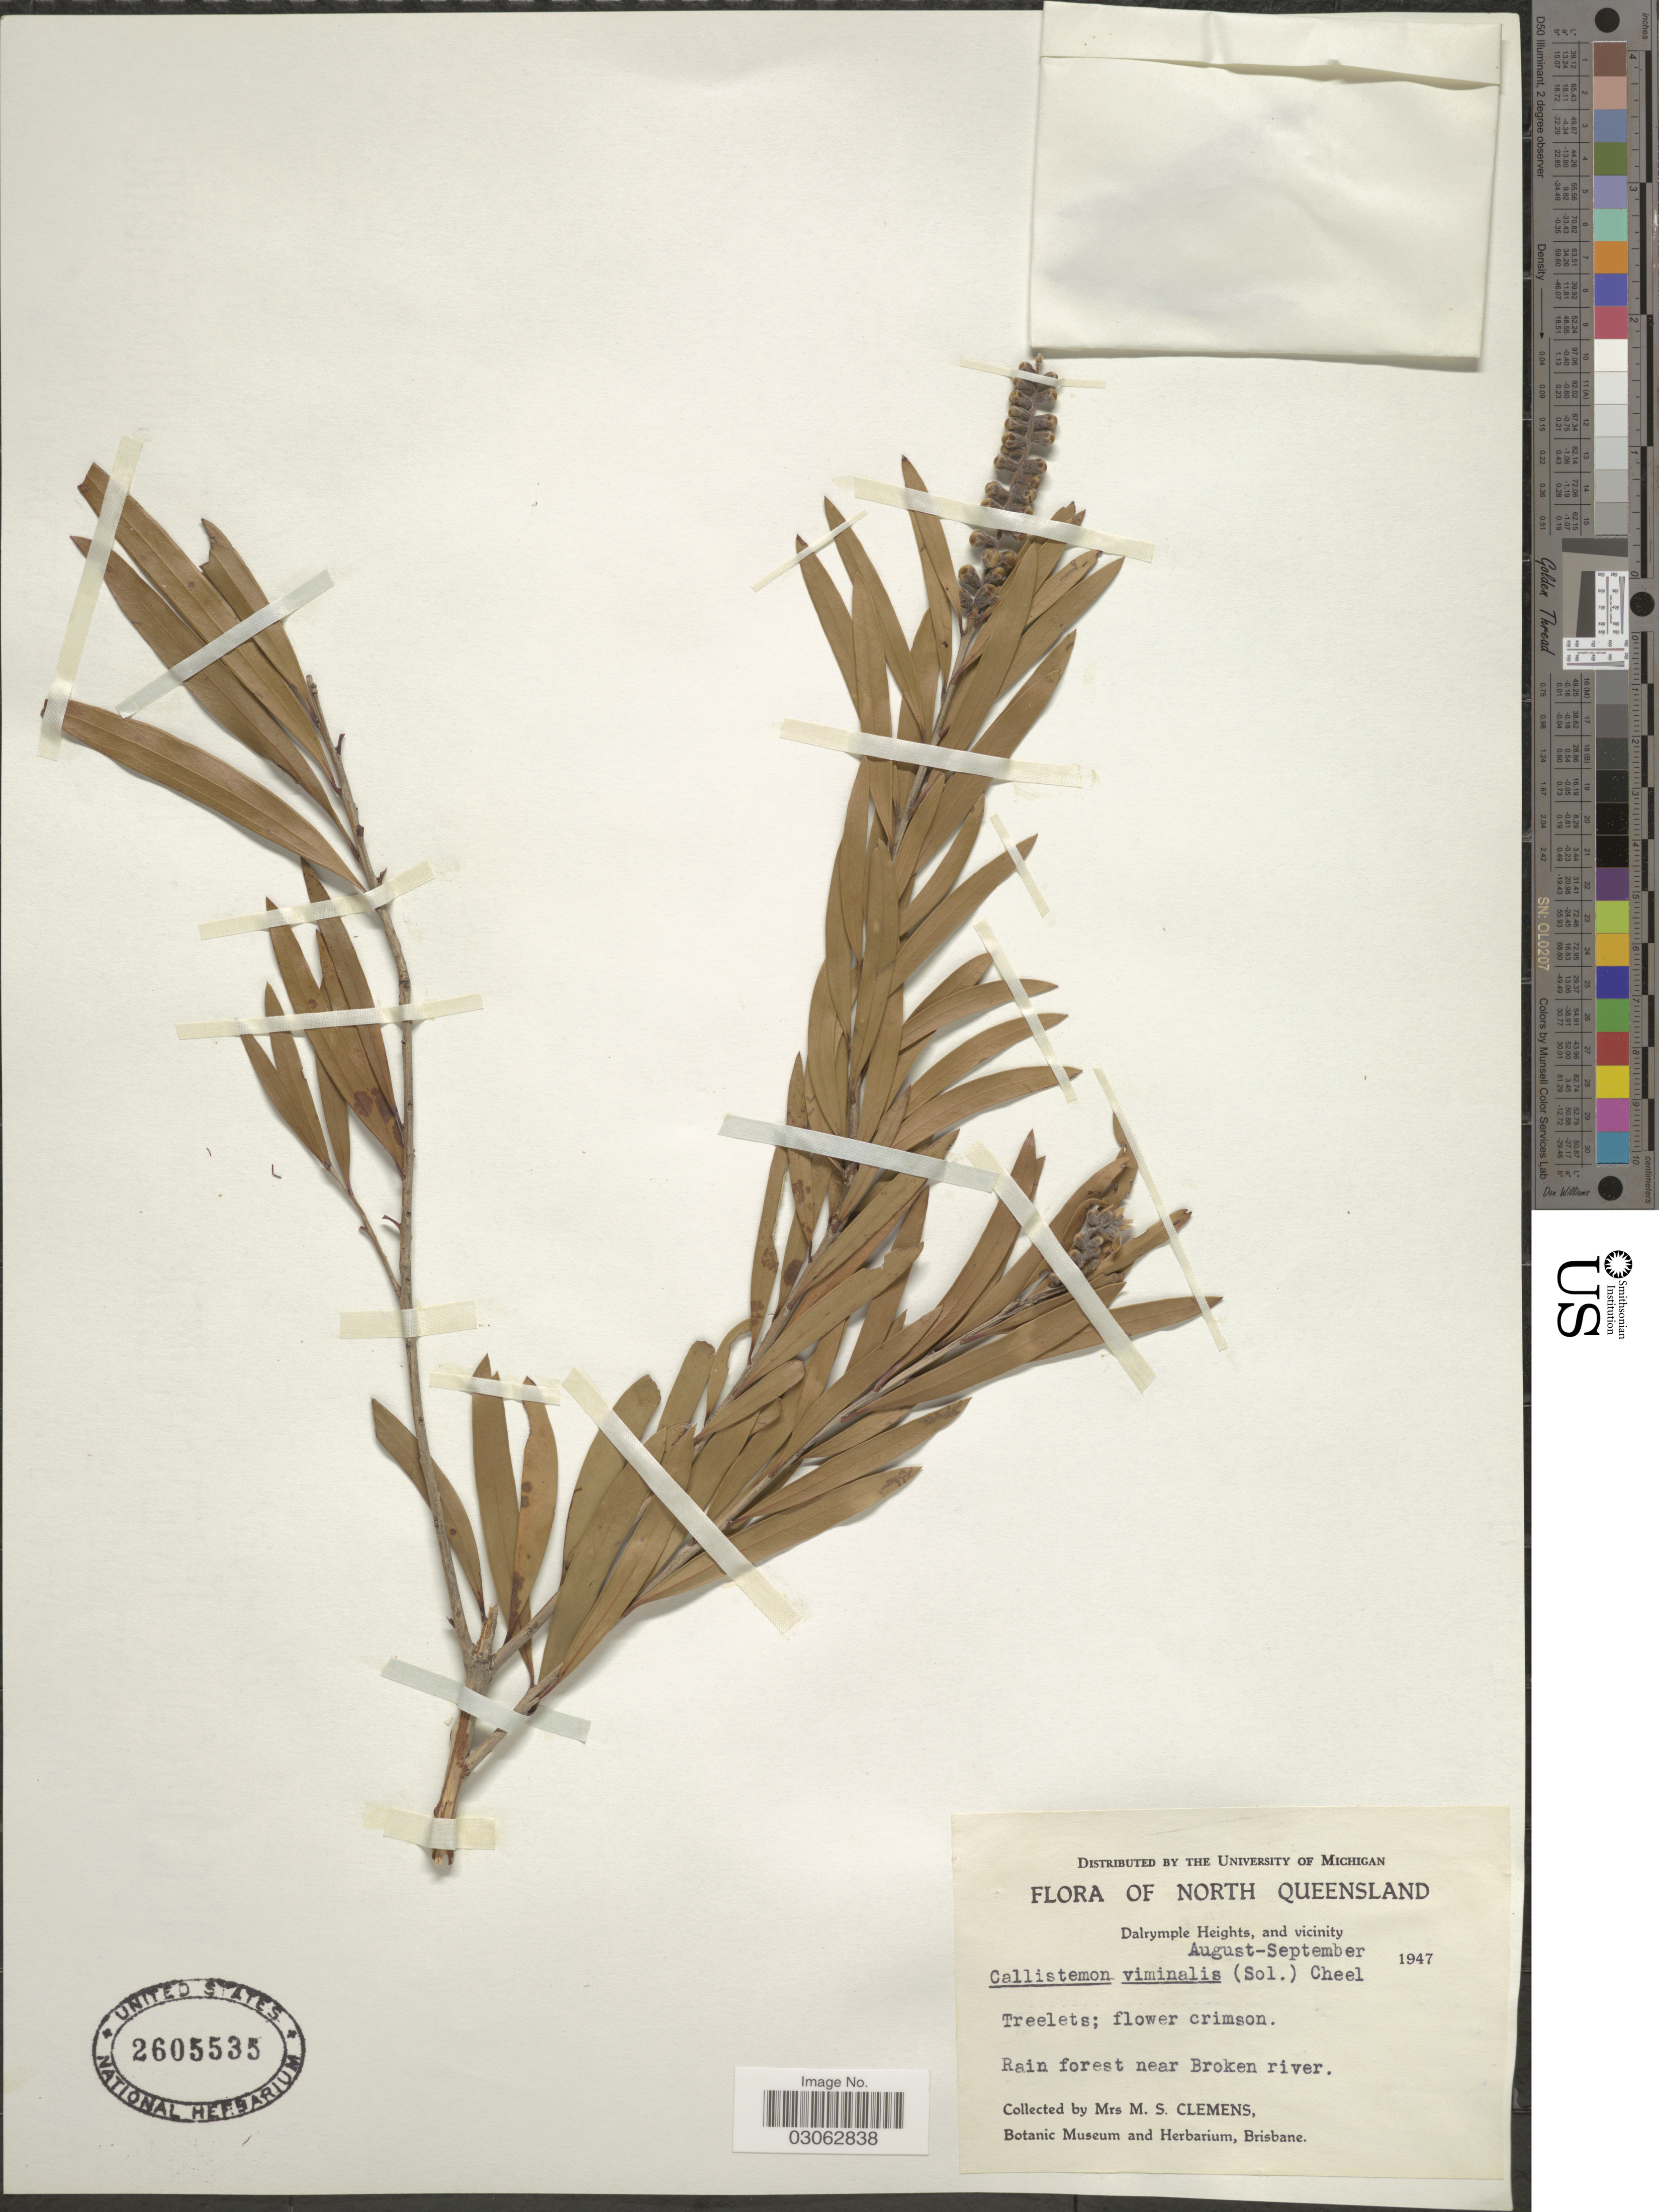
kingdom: Plantae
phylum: Tracheophyta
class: Magnoliopsida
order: Myrtales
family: Myrtaceae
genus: Callistemon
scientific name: Callistemon viminalis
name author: (Sol. ex Gaertn.) G. Don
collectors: M. S. Clemens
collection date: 1947-08/1947-09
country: Australia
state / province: Queensland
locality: North Queensland. Rain forest near Broken River.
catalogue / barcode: US 2605535